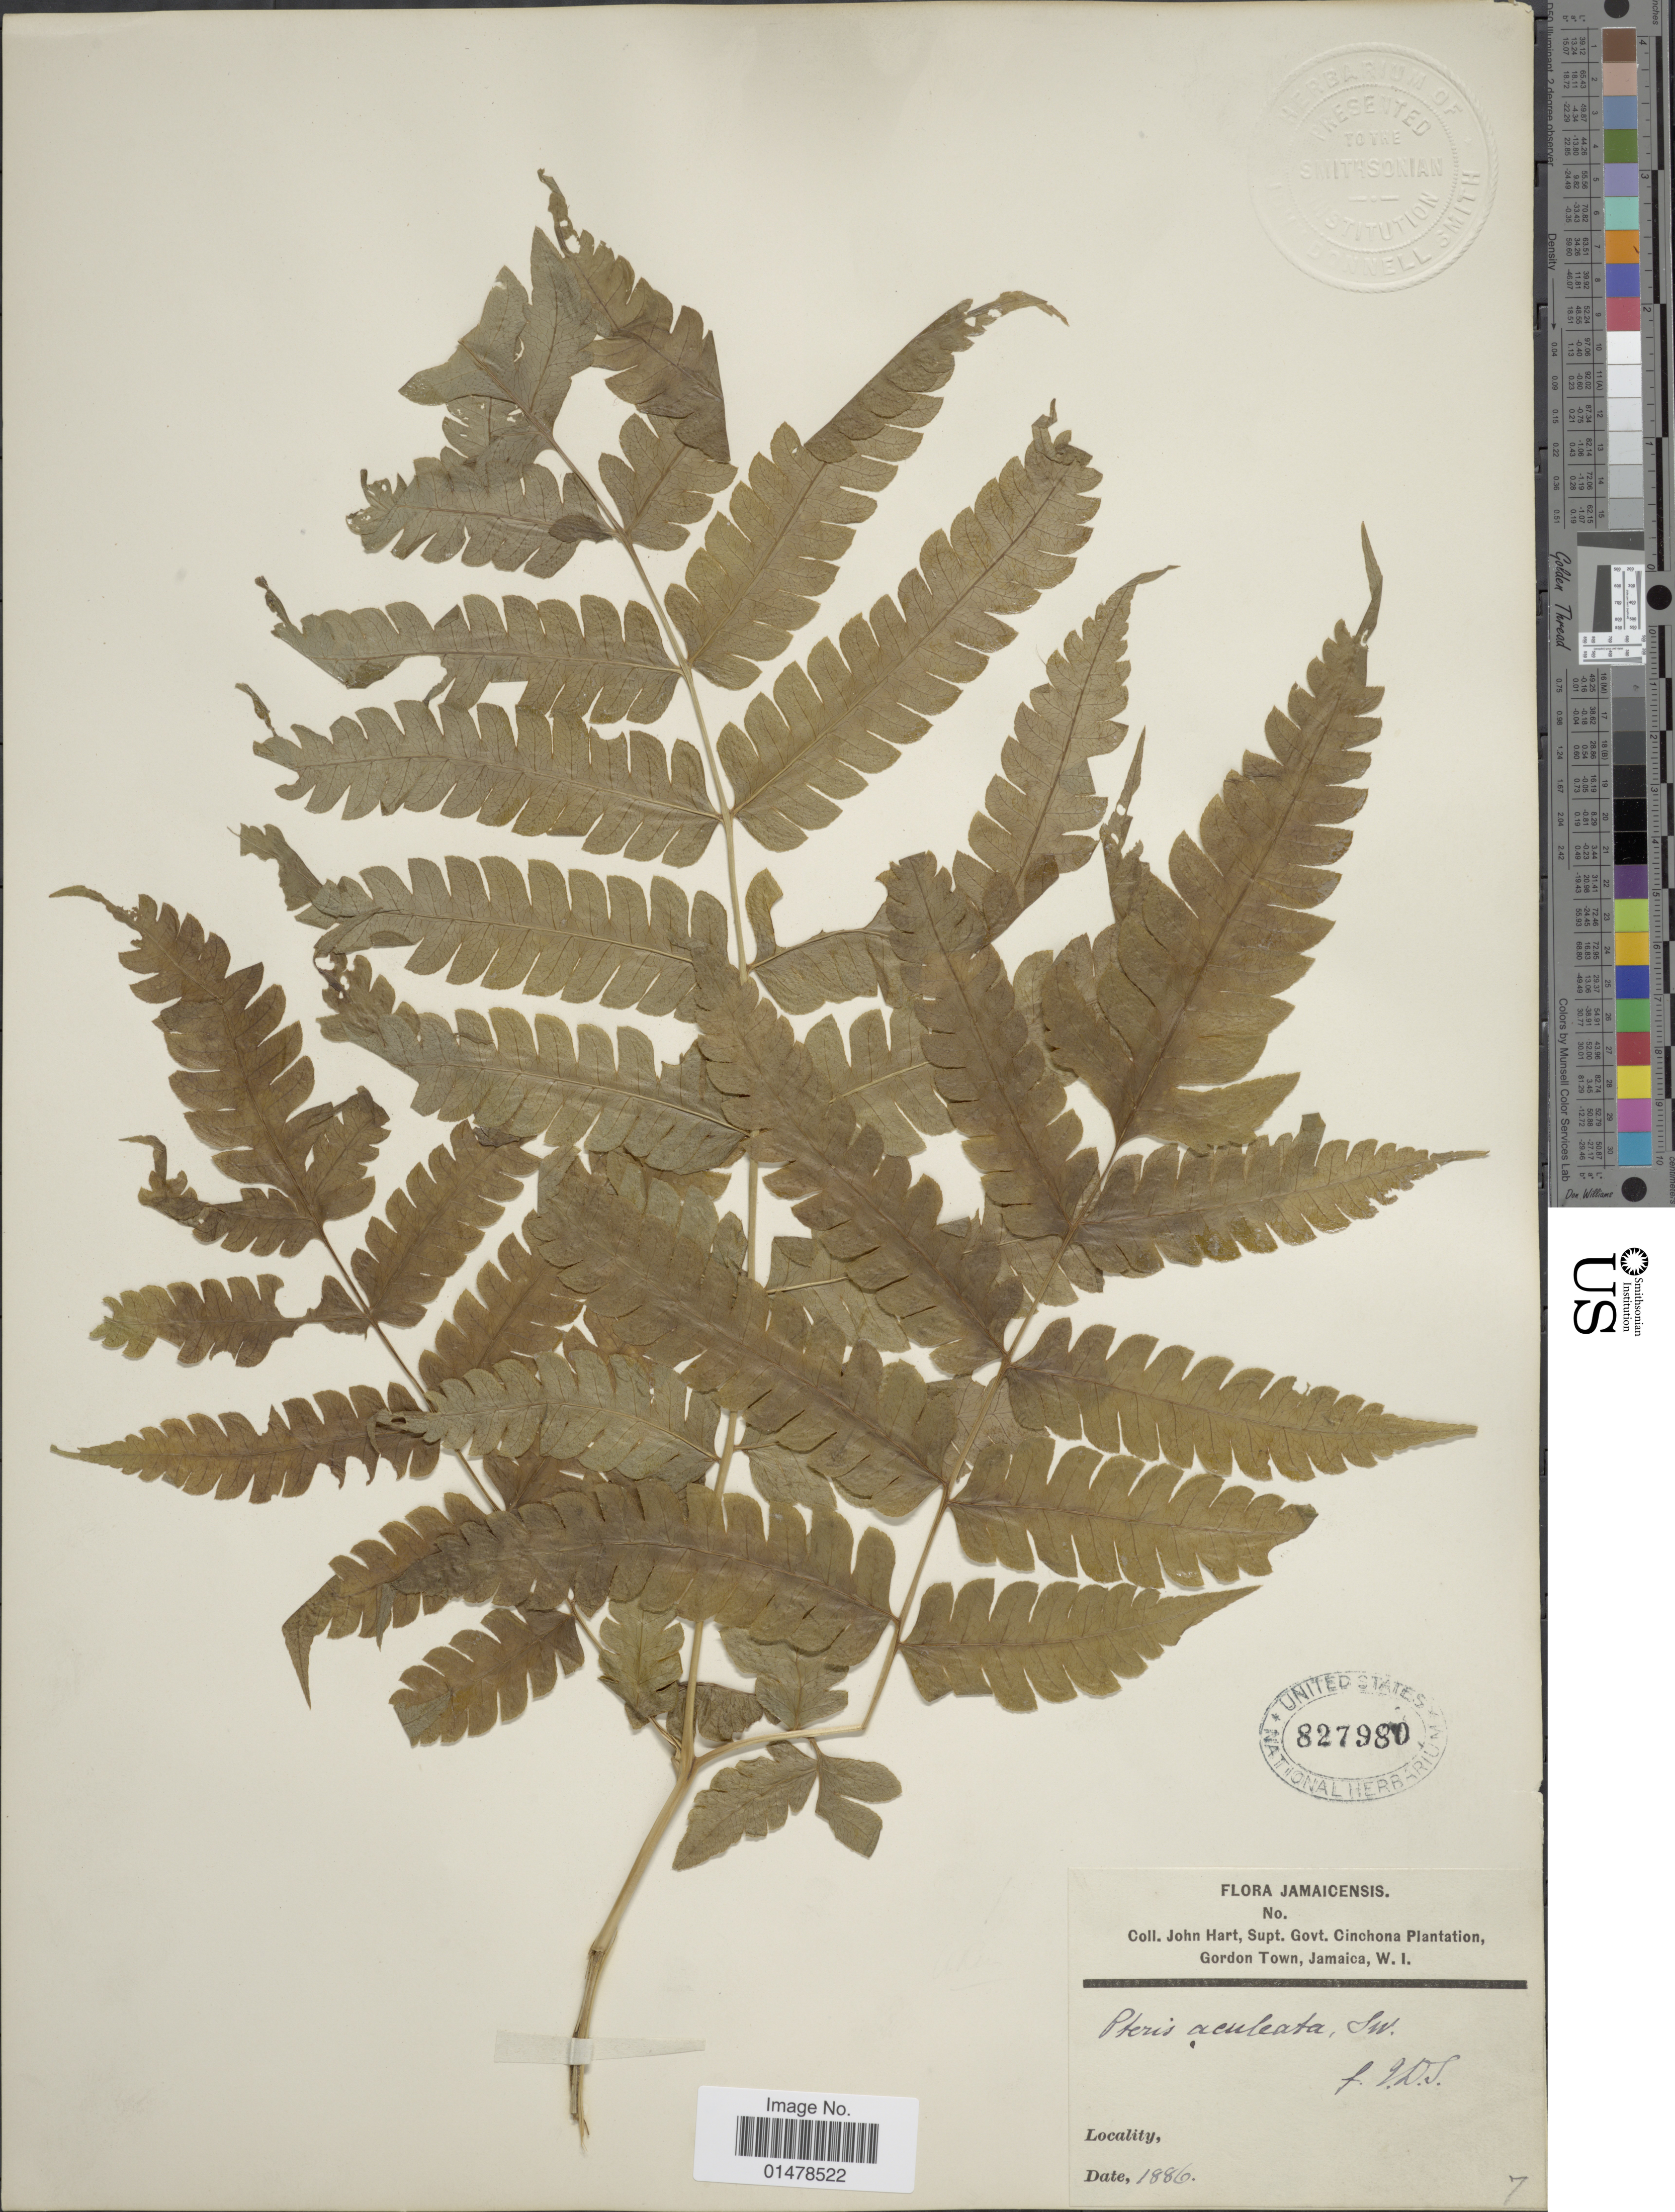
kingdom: Plantae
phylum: Tracheophyta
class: Polypodiopsida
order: Polypodiales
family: Pteridaceae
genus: Pteris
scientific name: Pteris arborea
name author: L.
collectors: J. H. Hart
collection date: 1886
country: Jamaica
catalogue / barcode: US 827980